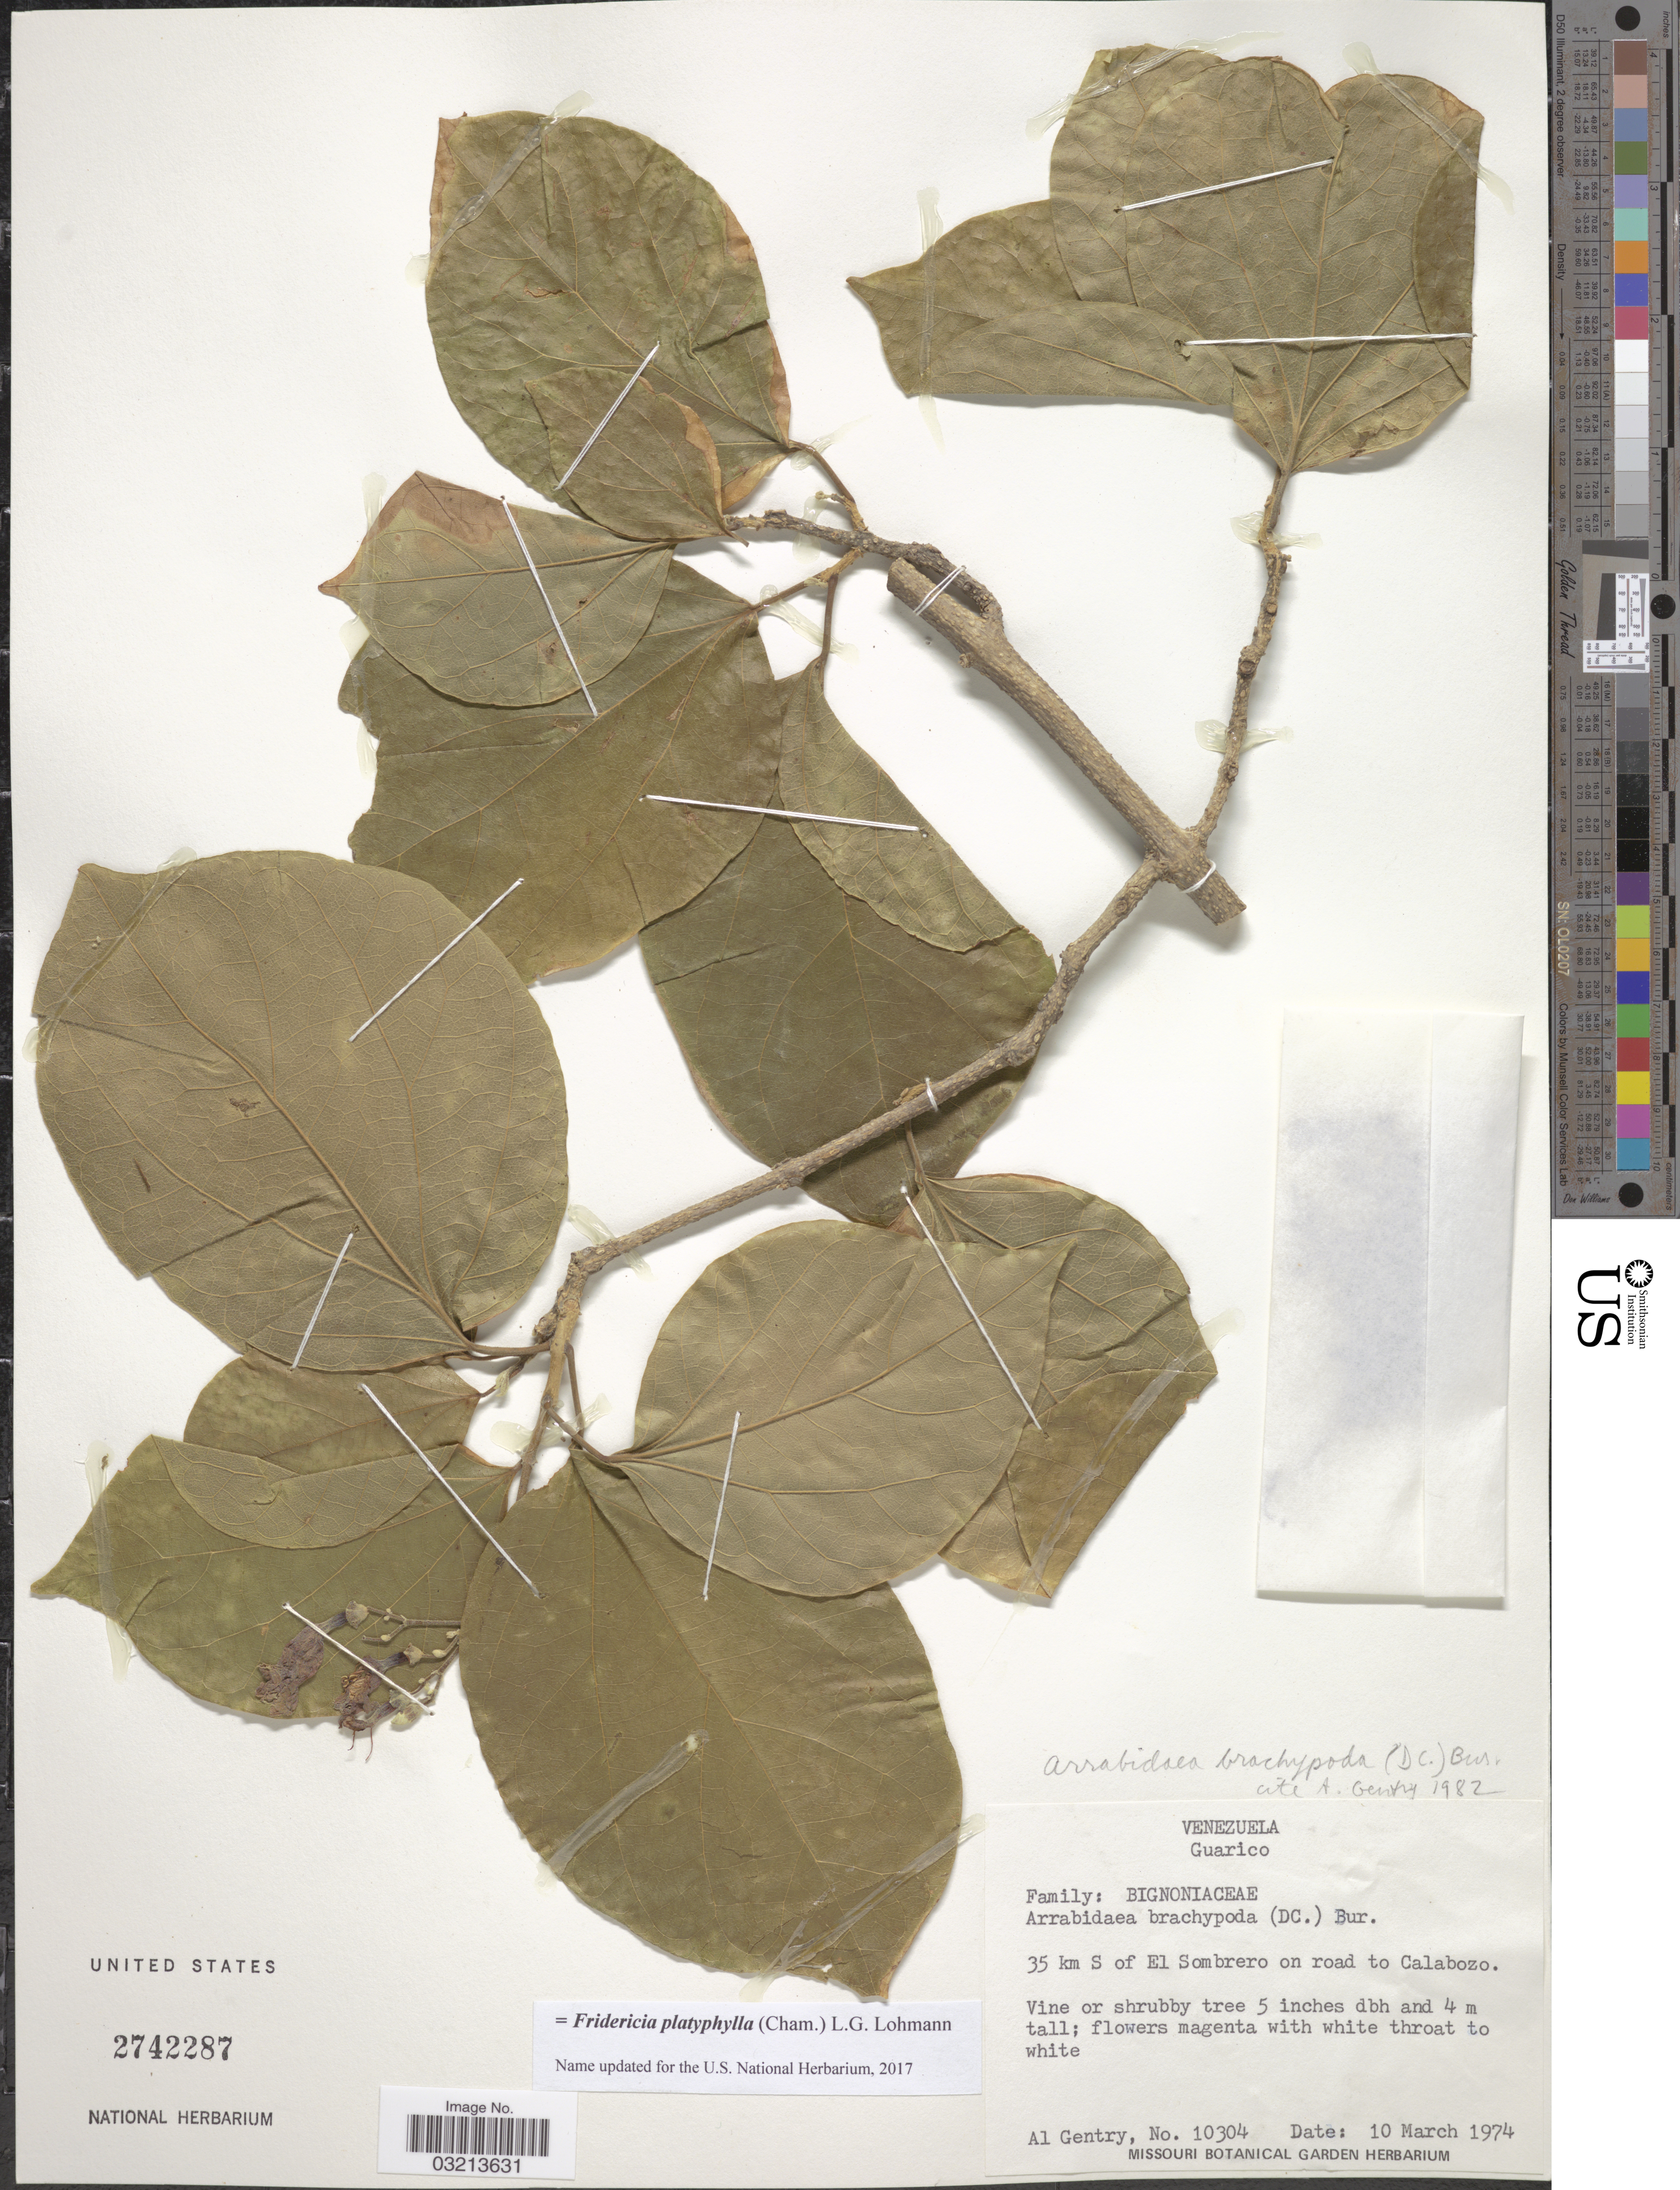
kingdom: Plantae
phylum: Tracheophyta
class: Magnoliopsida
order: Lamiales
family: Bignoniaceae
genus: Fridericia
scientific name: Fridericia platyphylla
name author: (Cham.) L.G. Lohmann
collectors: A. H. Gentry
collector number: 10304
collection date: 1974-03-10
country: Venezuela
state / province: Guárico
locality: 35 km S of El Sombrero on road to Calabozo.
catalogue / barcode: US 2742287